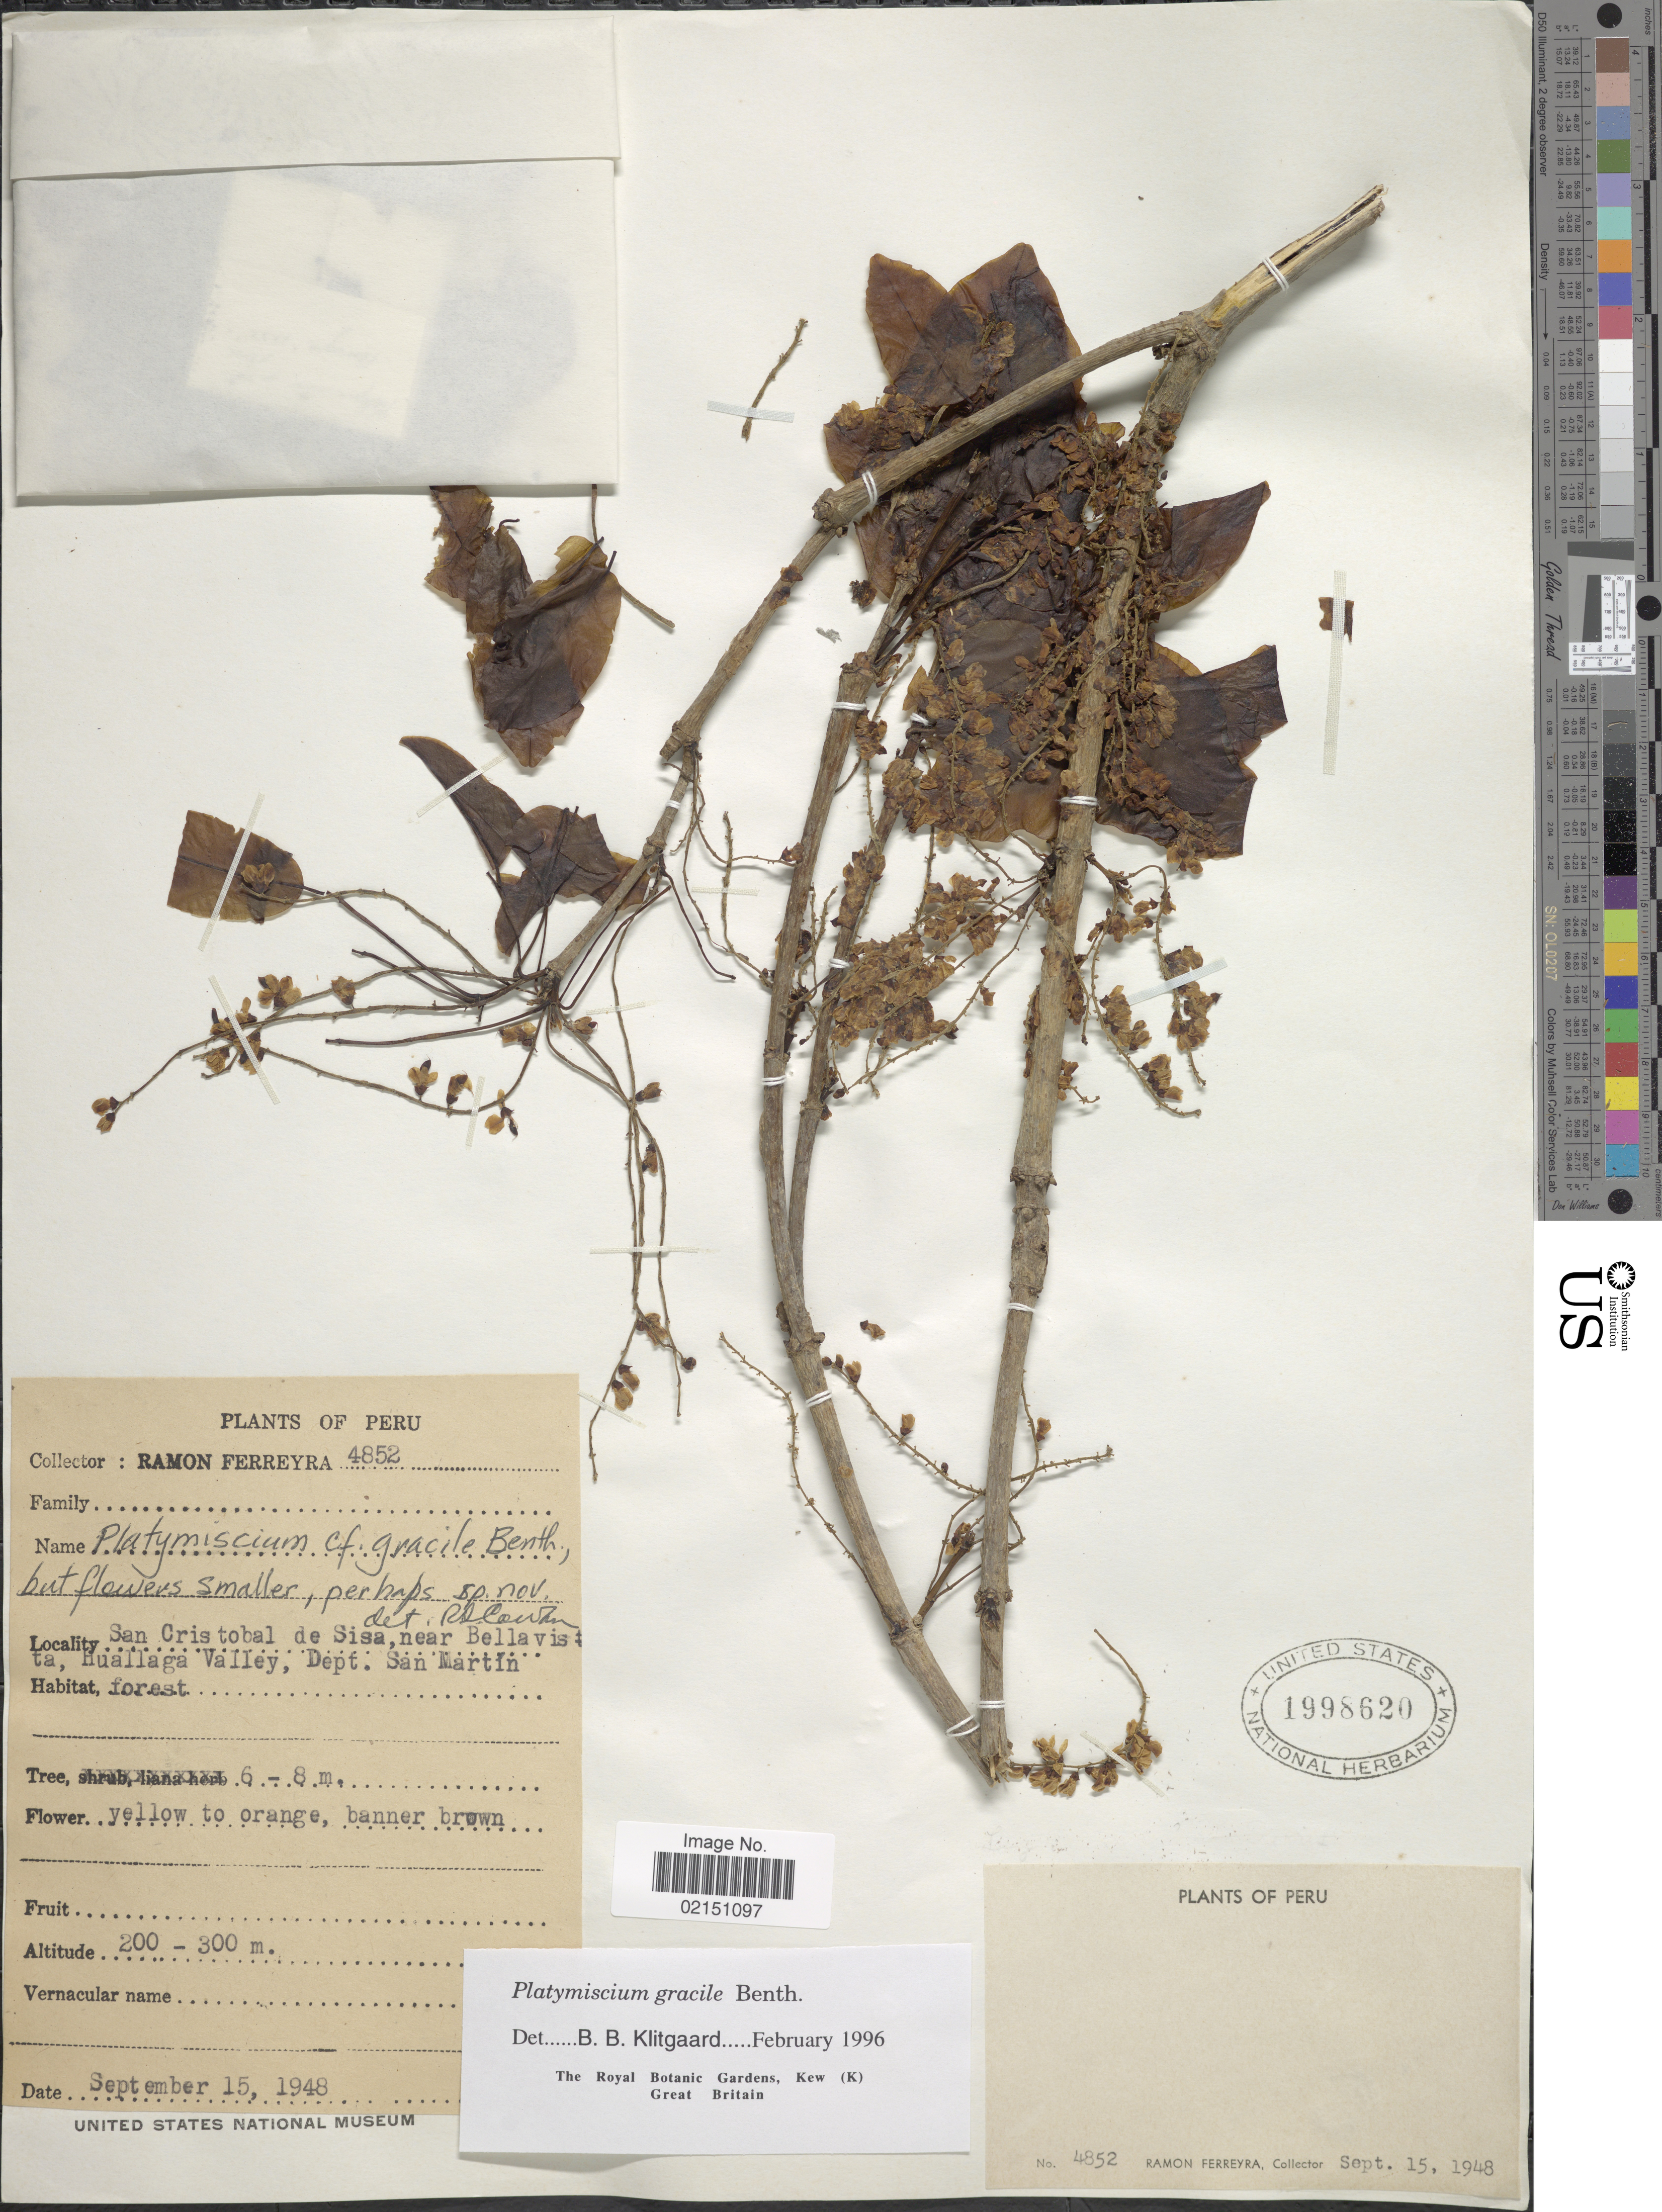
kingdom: Plantae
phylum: Tracheophyta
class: Magnoliopsida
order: Fabales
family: Fabaceae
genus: Platymiscium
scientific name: Platymiscium gracile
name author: Benth.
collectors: R. A. Ferreyra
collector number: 4852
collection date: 1948-09-15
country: Peru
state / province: San Martín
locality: San Cristobal de Sisa, near Bellavista, Huallaga Valley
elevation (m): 200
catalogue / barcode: US 1998620